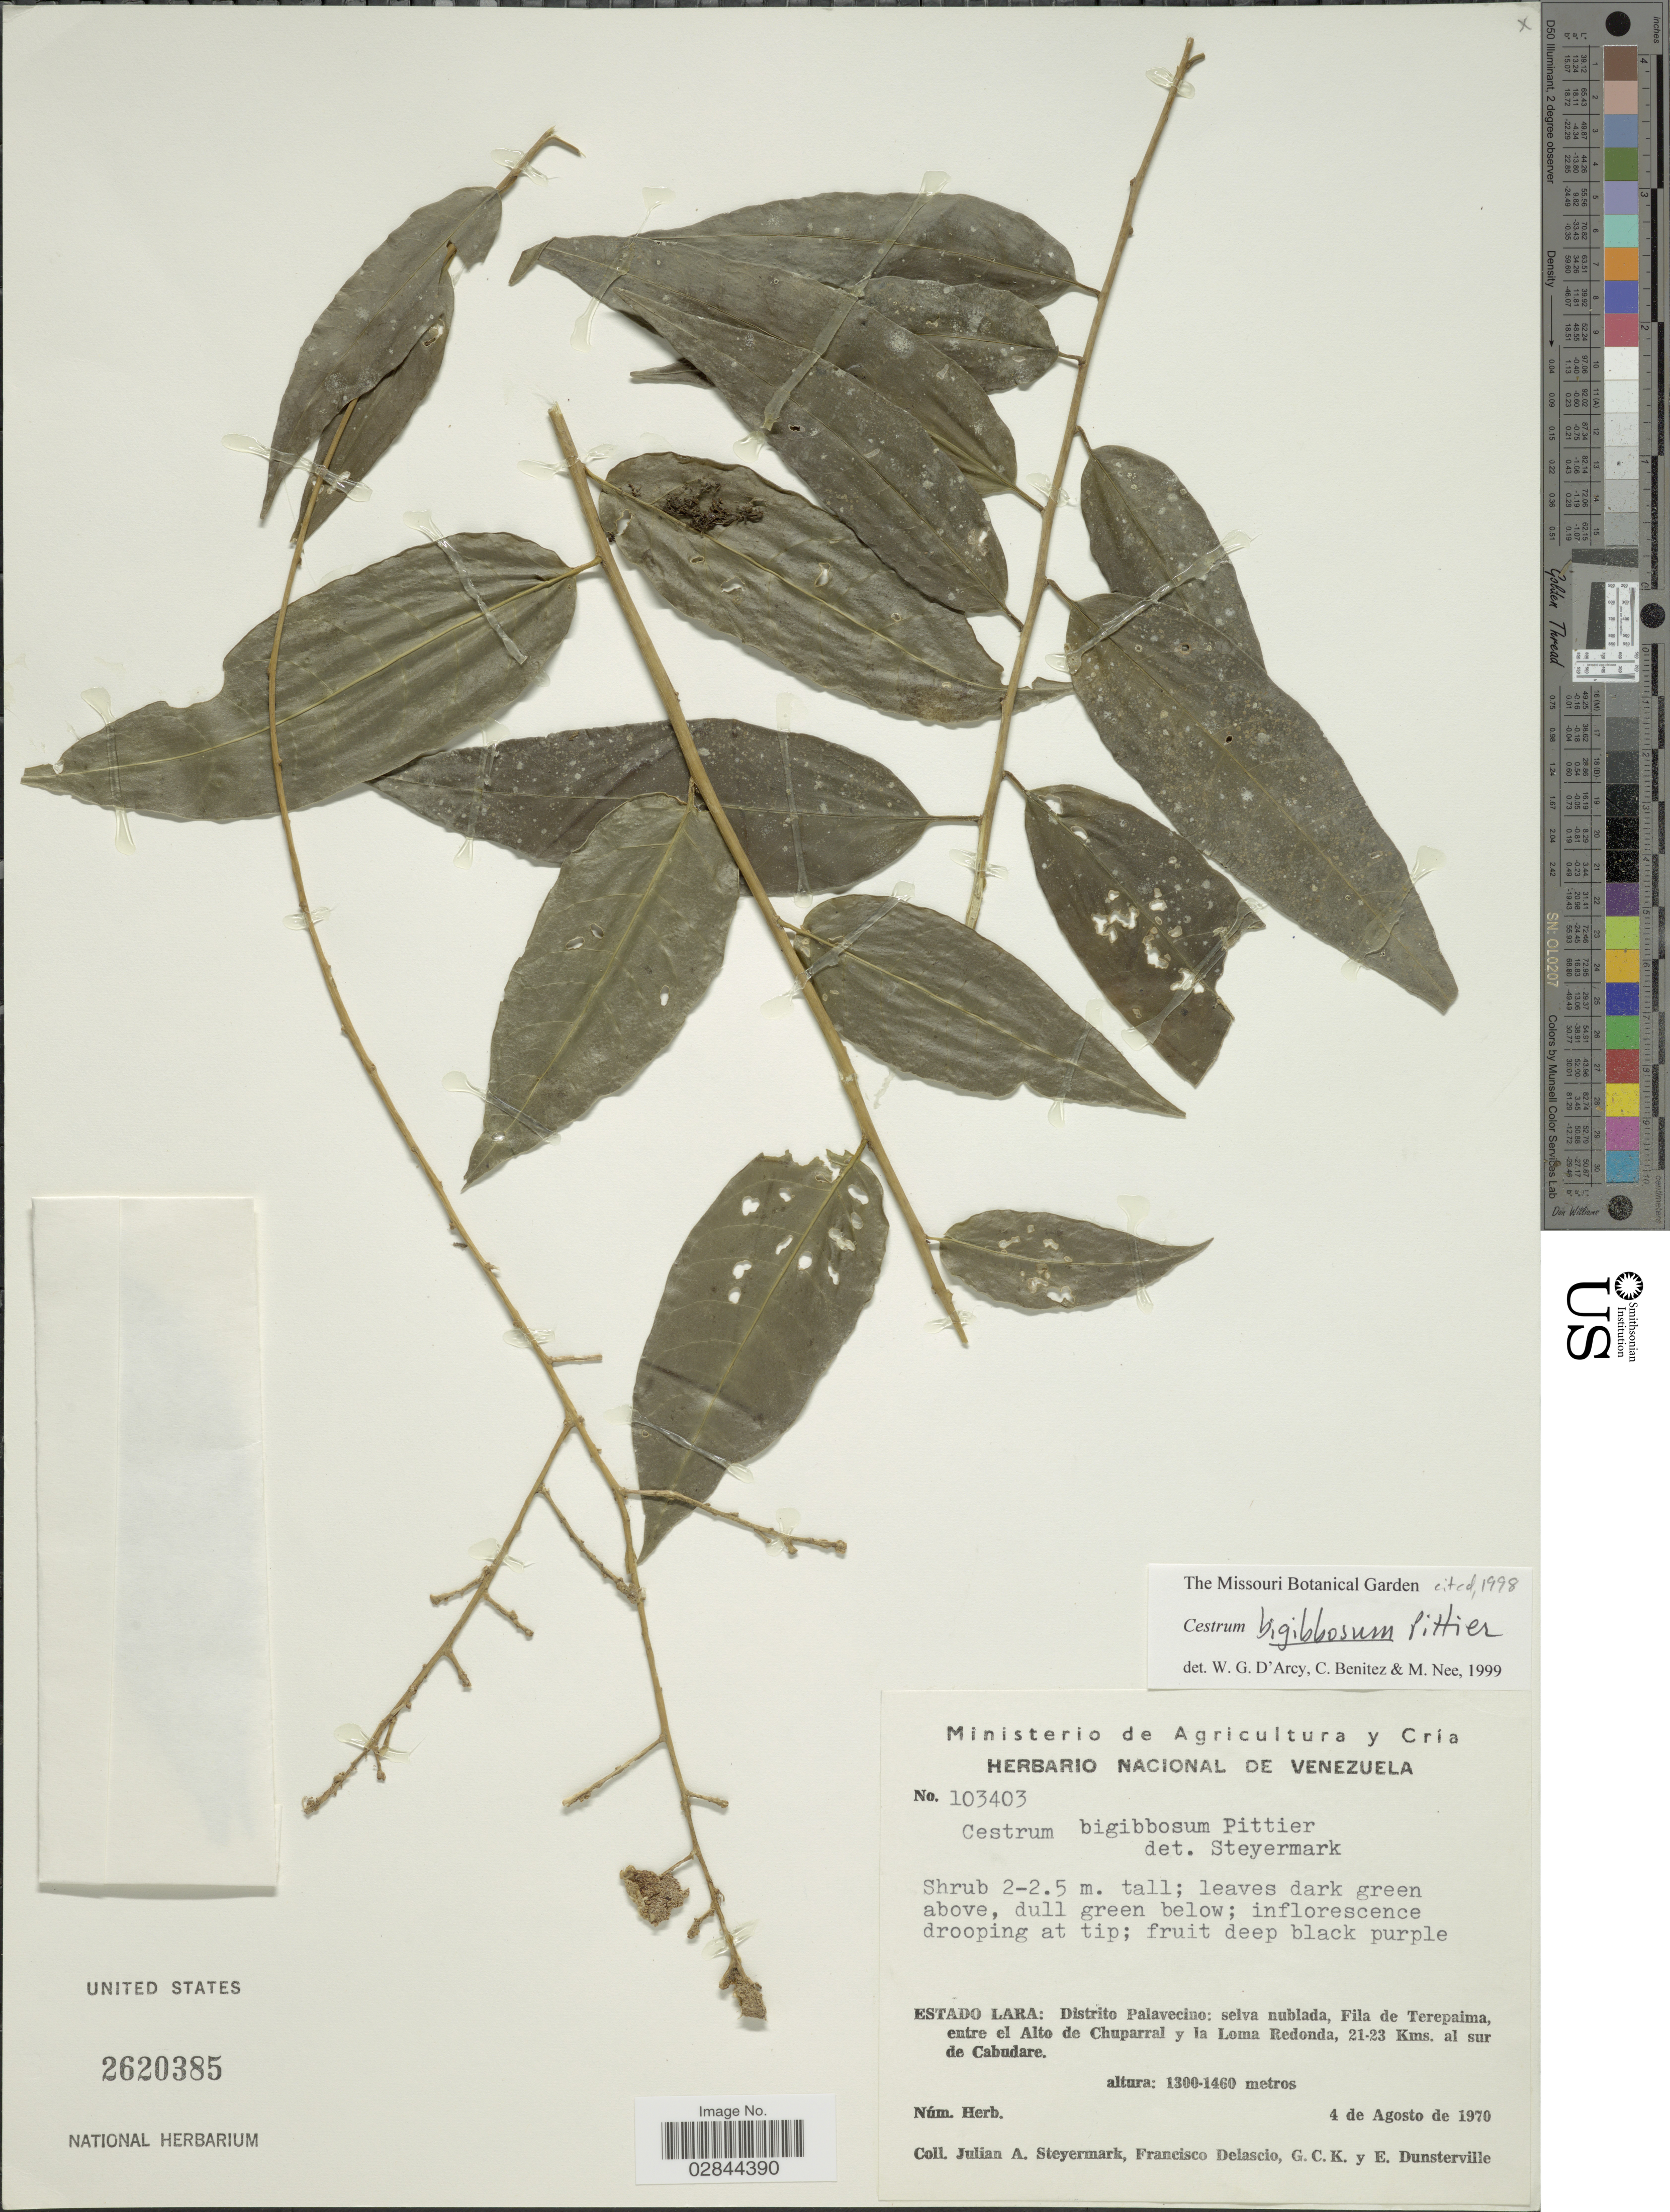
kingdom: Plantae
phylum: Tracheophyta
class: Magnoliopsida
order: Solanales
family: Solanaceae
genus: Cestrum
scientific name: Cestrum bigibbosum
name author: Pittier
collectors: J. Steyermark, F. Delascio C., G. C. K. Dunsterville & E. Dunsterville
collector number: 103403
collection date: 1970-08-04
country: Venezuela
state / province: Lara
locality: Distrito Palavecino, selva nublada, Fila de Terepaima, entre el Alto de Chuparral y la Loma Redonda, 21-23 Kms. al sur de Cabudare.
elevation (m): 1300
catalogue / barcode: US 2620385